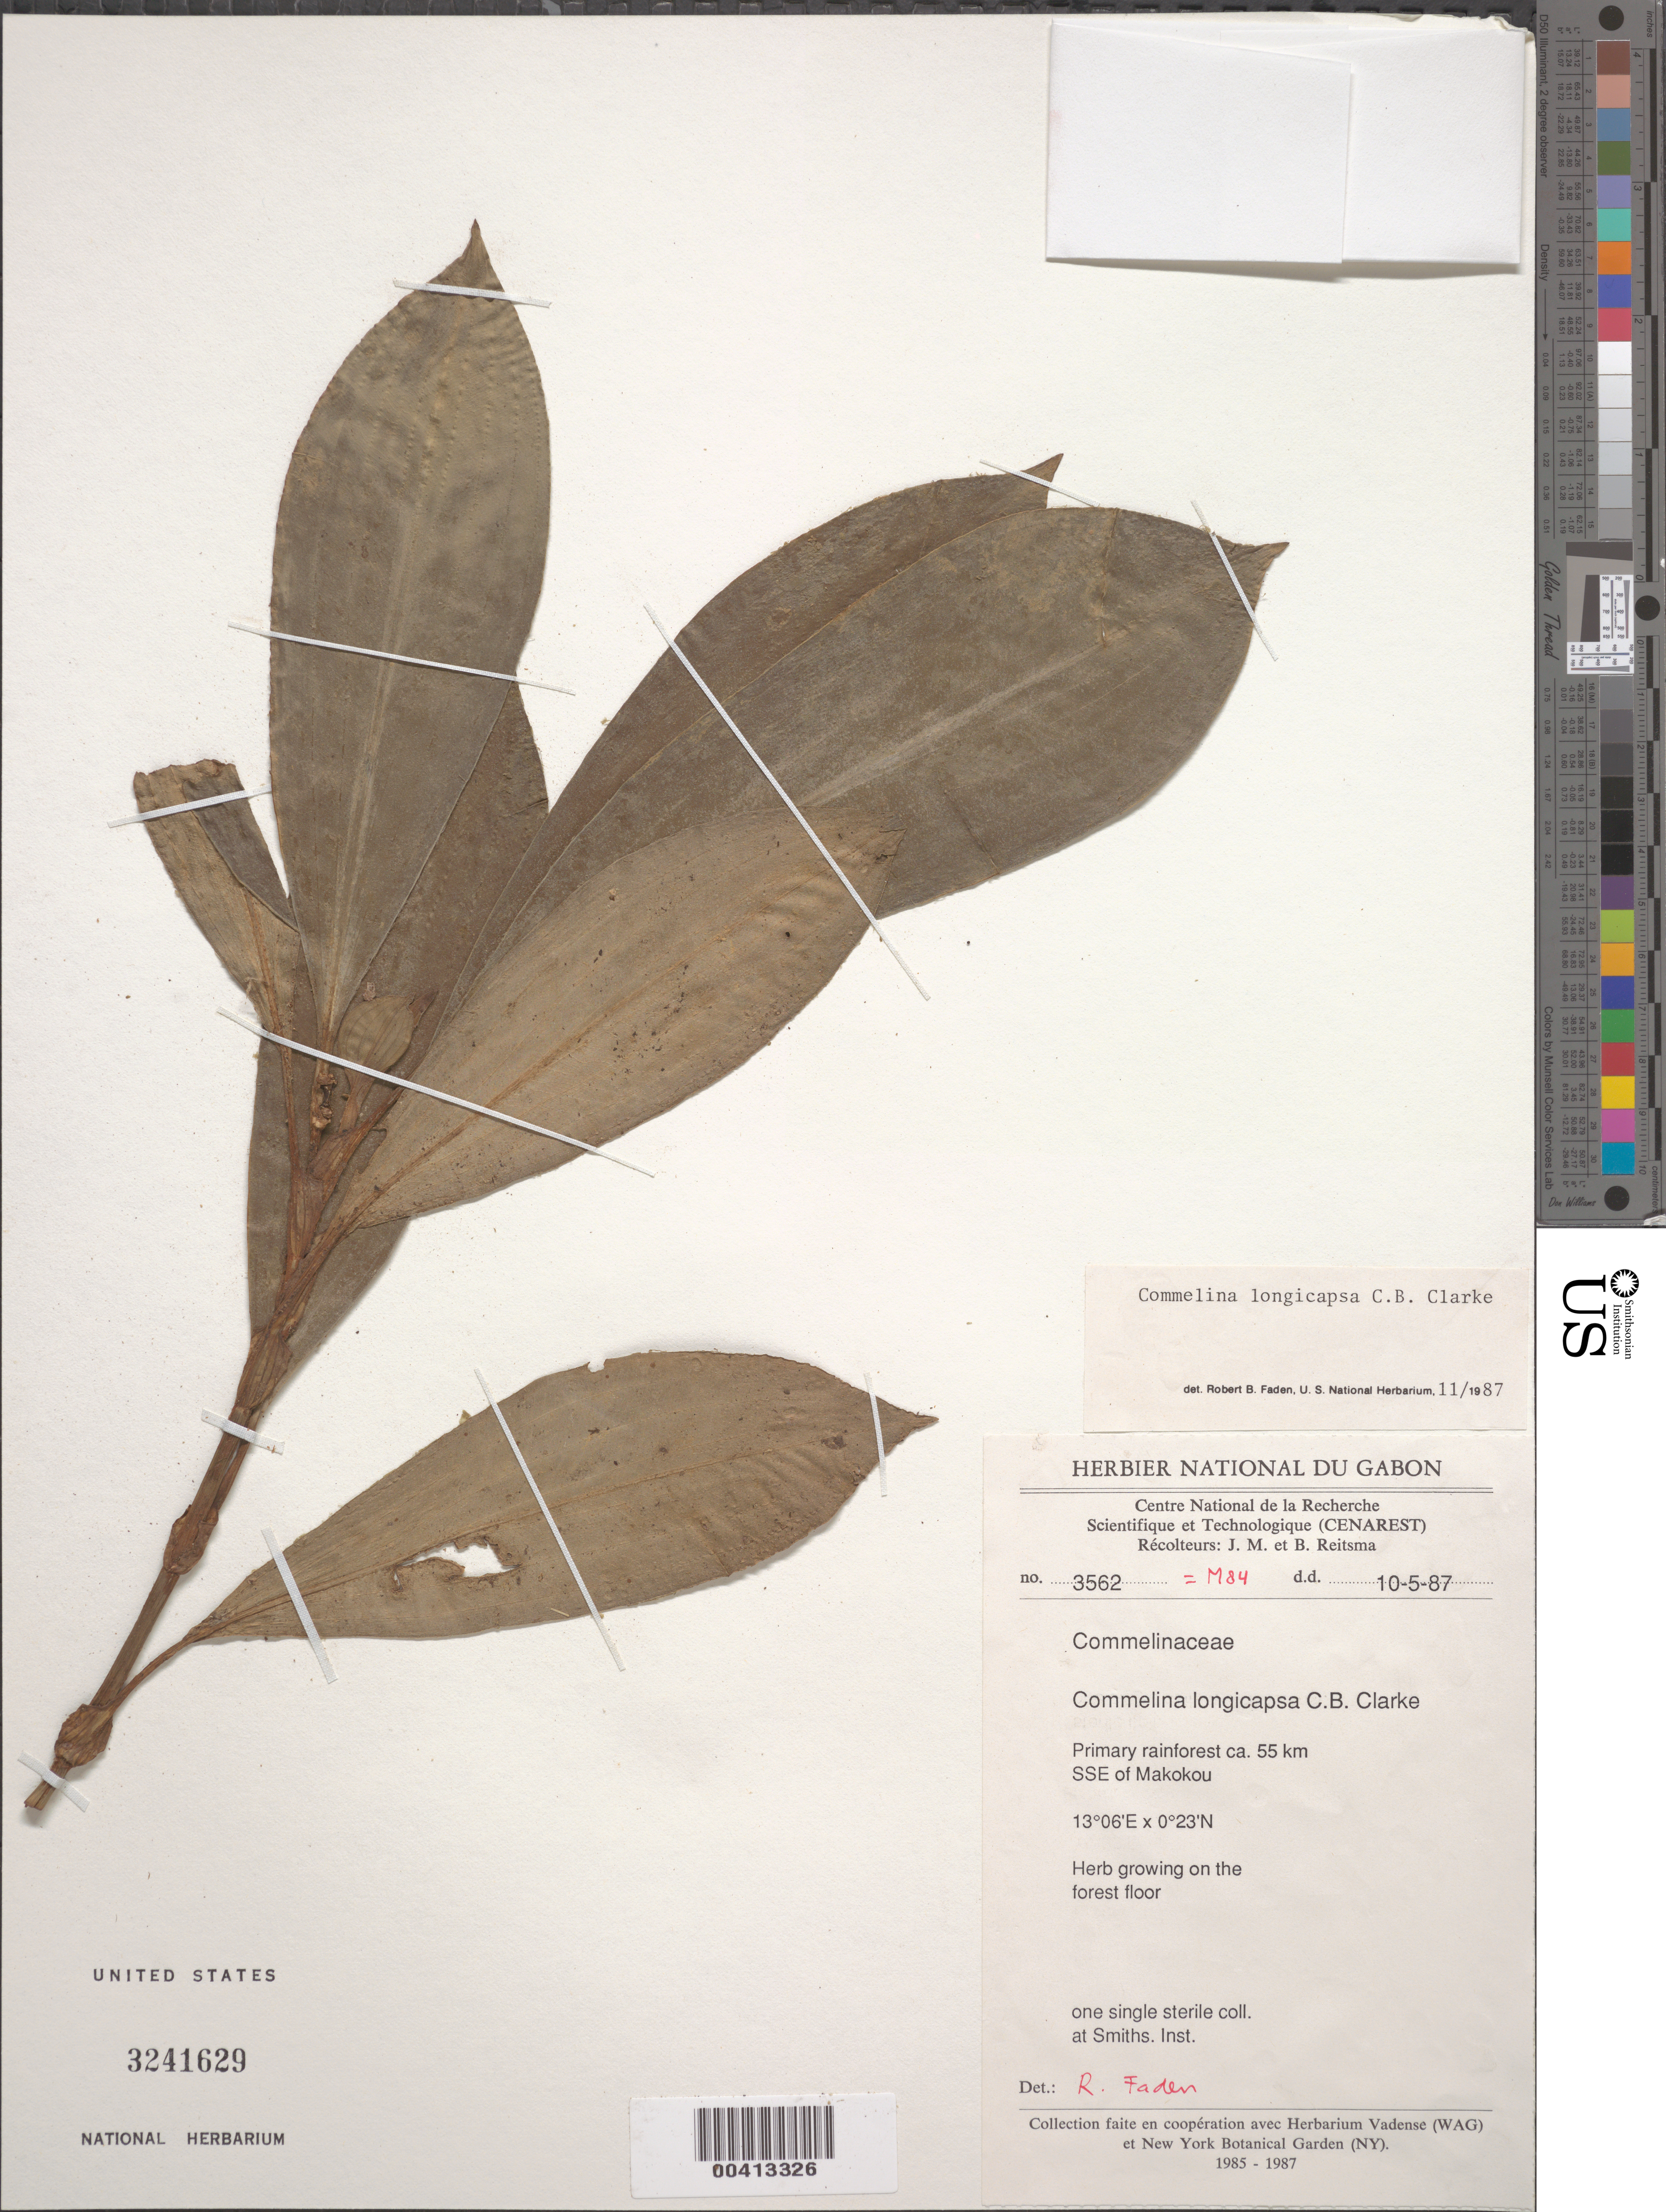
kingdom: Plantae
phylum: Tracheophyta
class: Liliopsida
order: Commelinales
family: Commelinaceae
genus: Commelina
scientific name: Commelina longicapsa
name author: C.B. Clarke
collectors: J. Reitsma & B. Reitsma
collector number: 3562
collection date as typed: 10 May 1987 or 05 Oct 1987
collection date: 1987-05-10 or 1987-10-05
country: Gabon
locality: Makokou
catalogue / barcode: US 3241629